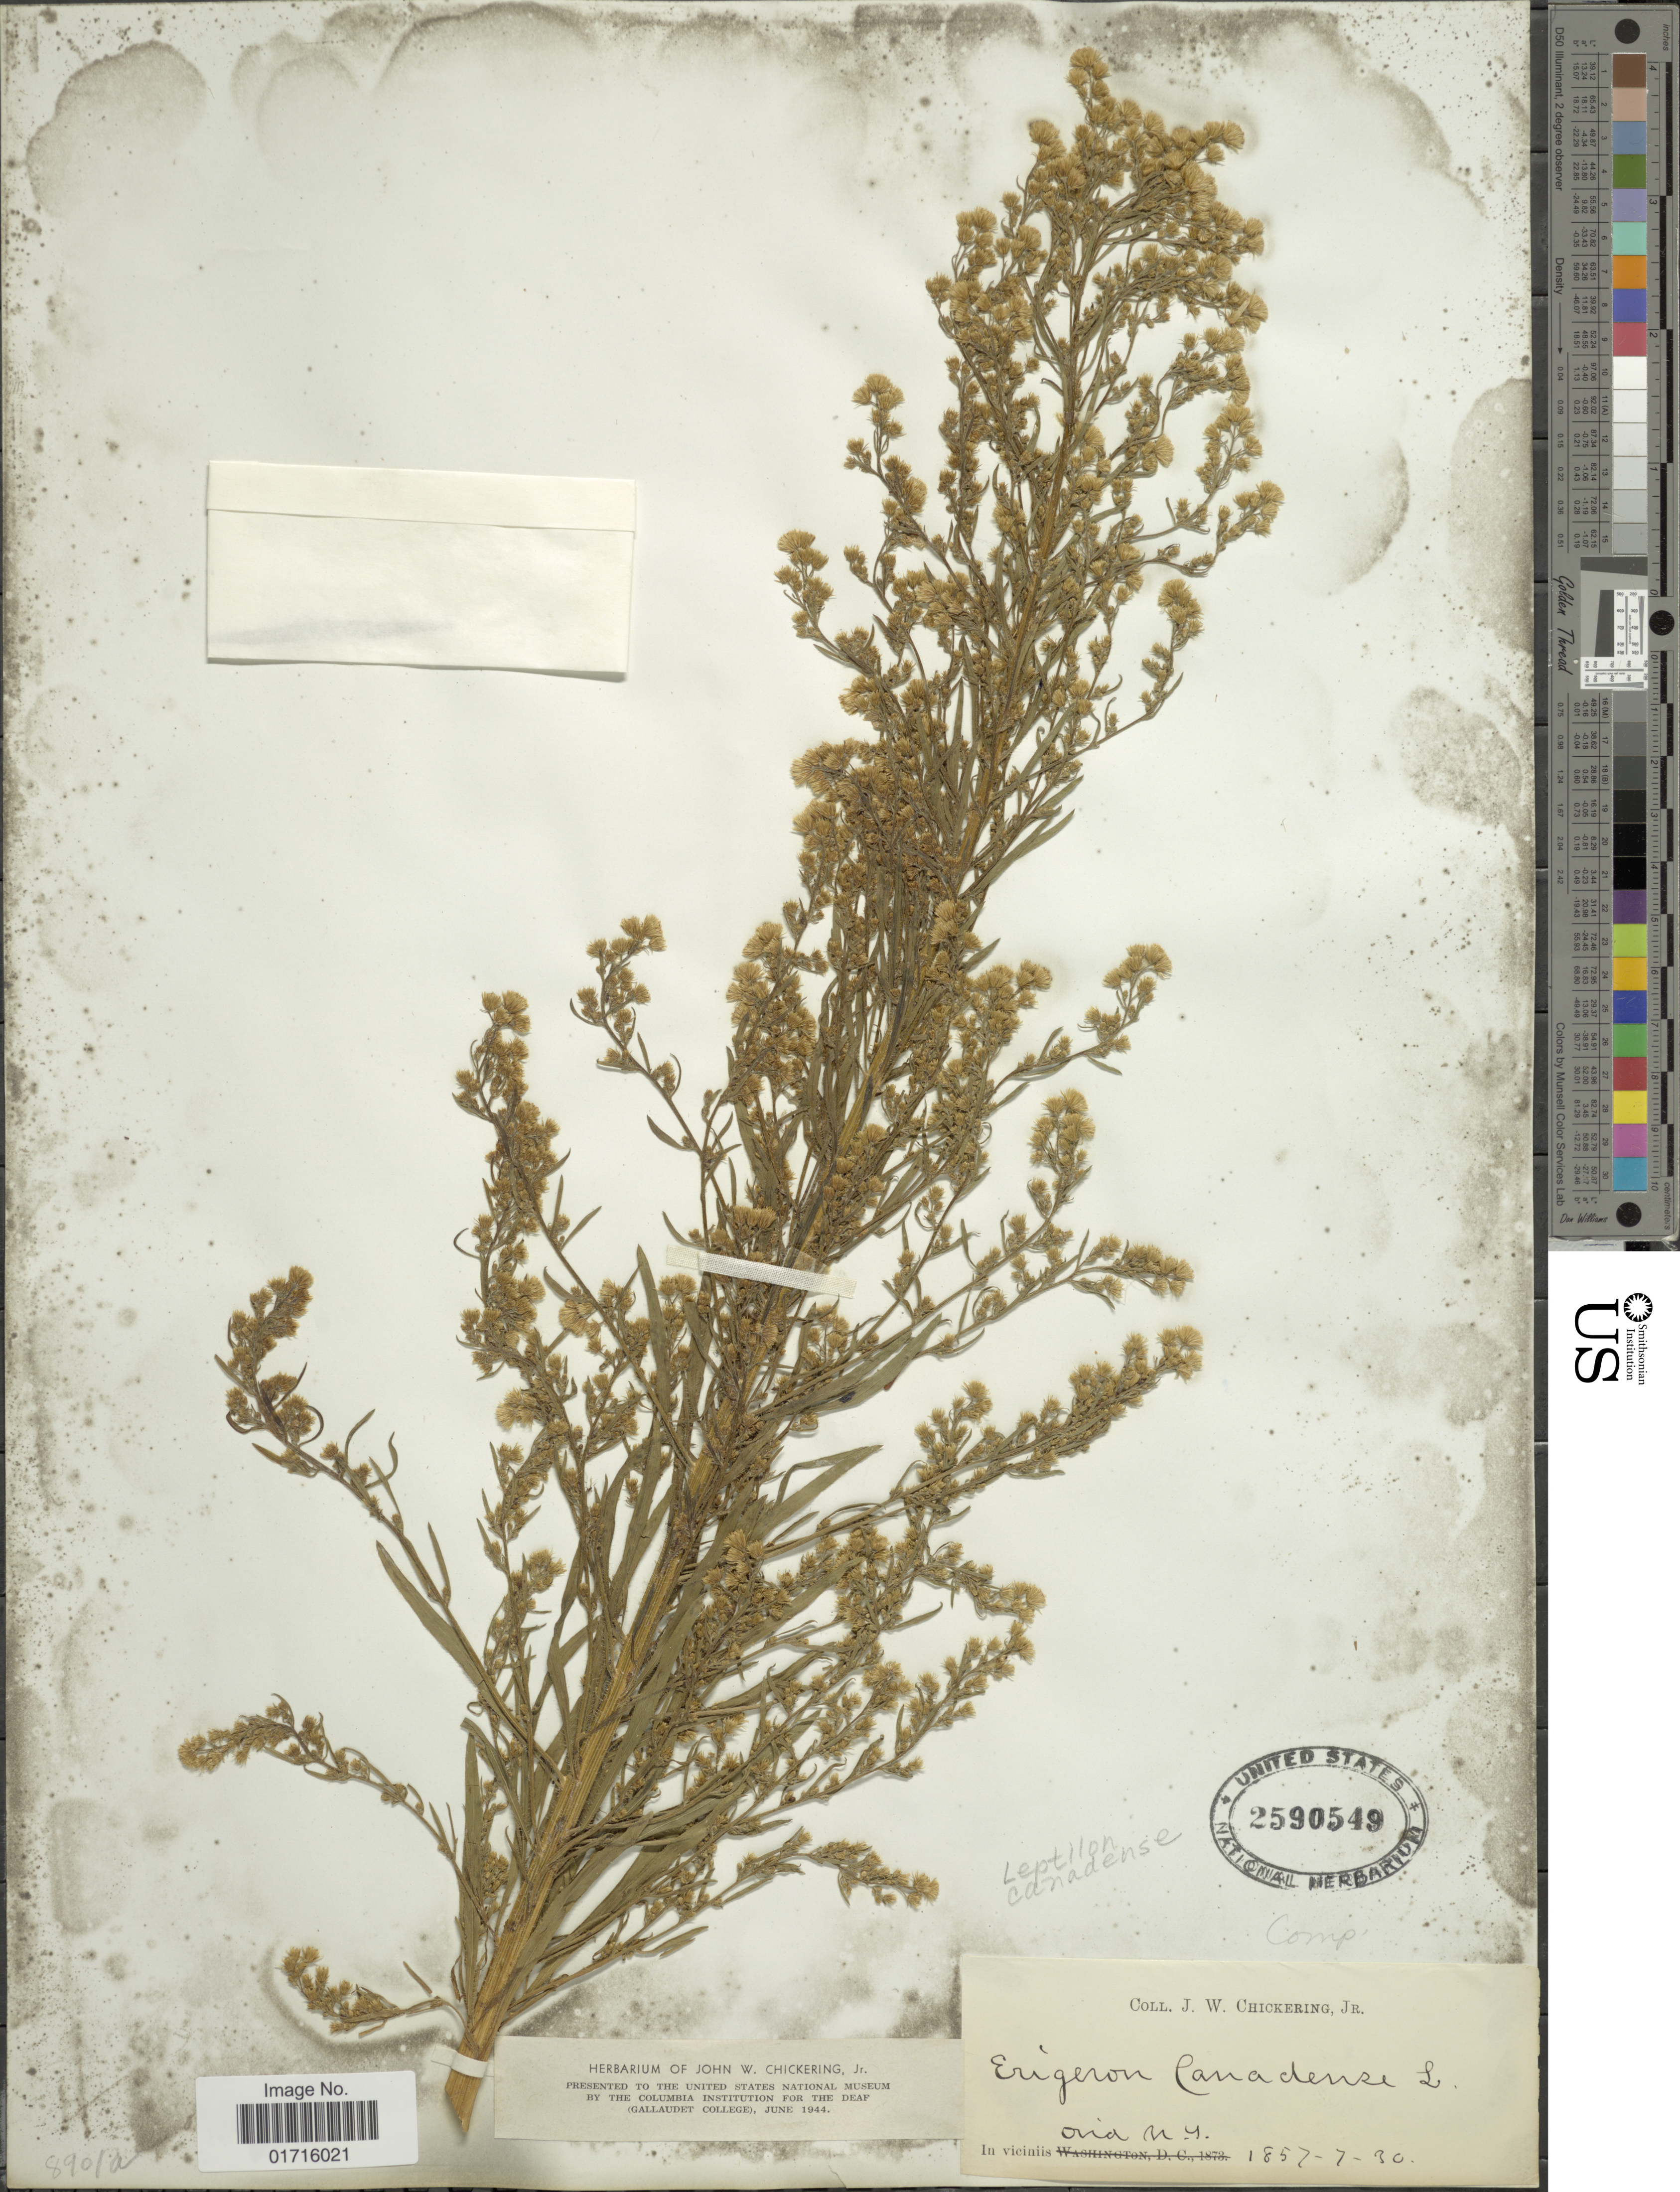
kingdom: Plantae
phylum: Tracheophyta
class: Magnoliopsida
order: Asterales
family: Asteraceae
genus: Conyza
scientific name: Conyza canadensis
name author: (L.) Cronq.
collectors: J. W. Chickering Jr.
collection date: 1857-07-30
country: United States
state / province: New York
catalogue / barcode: US 2590549